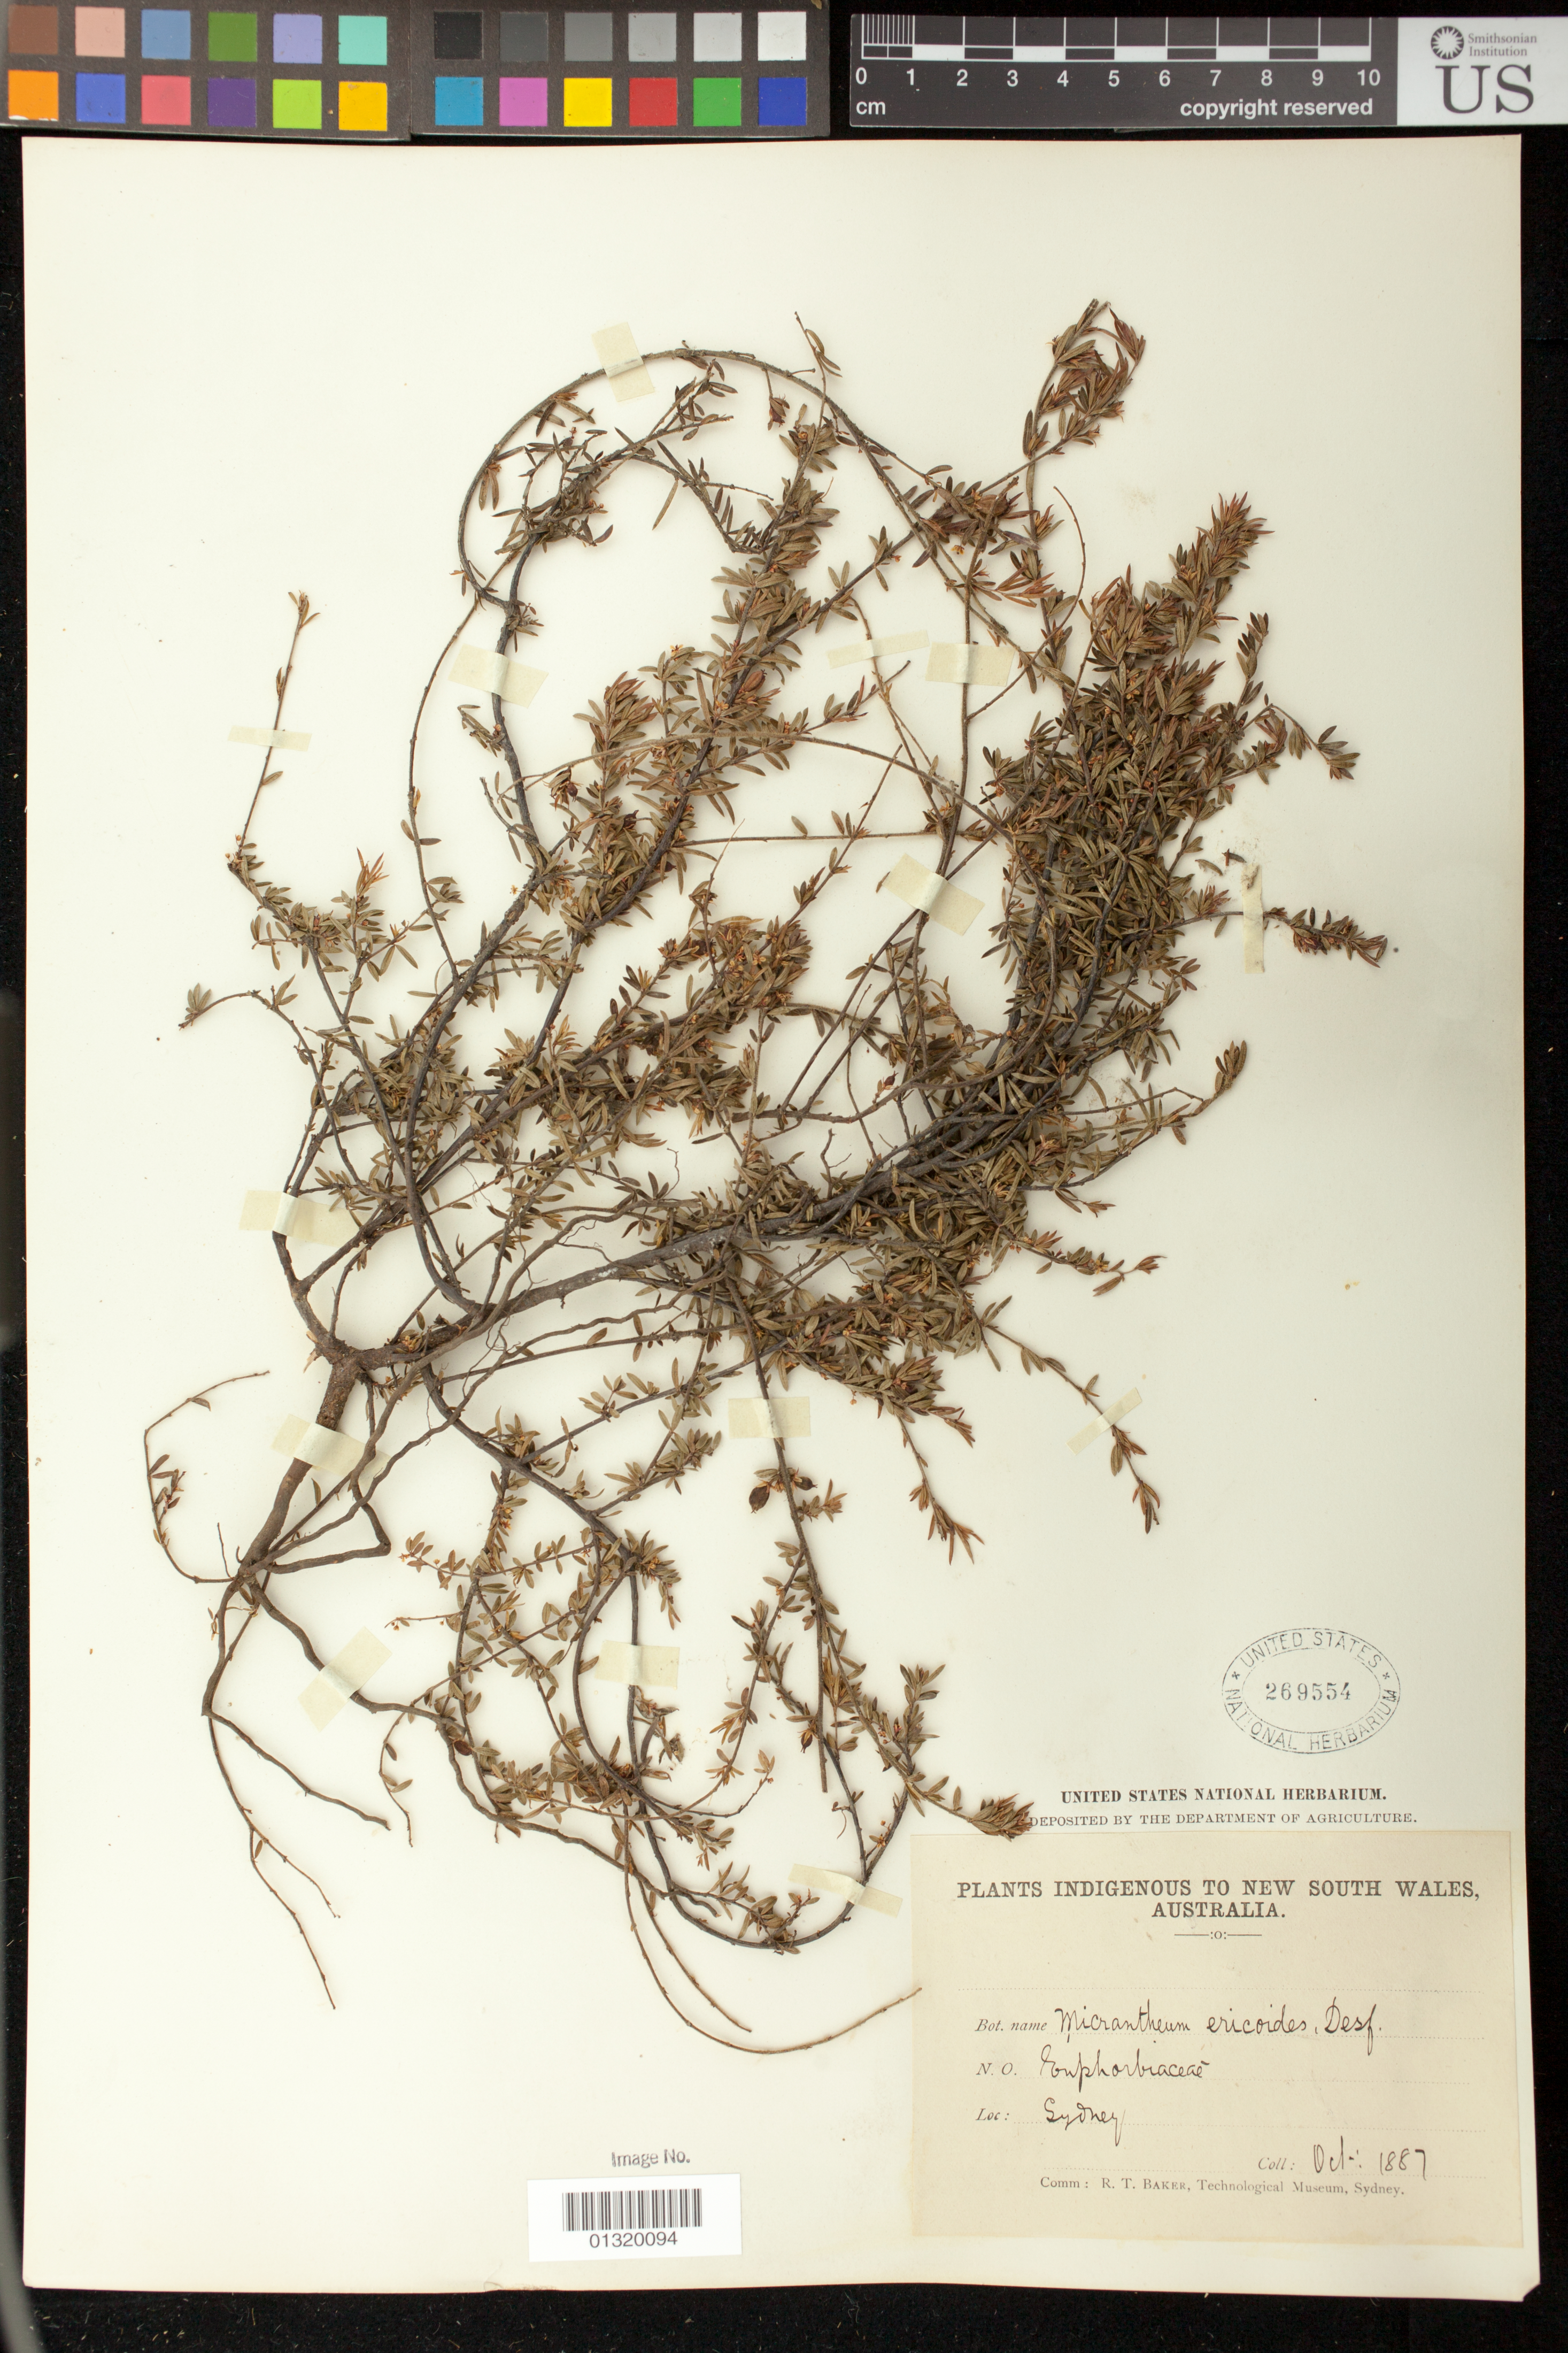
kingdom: Plantae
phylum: Tracheophyta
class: Magnoliopsida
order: Malpighiales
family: Picrodendraceae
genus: Micrantheum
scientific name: Micrantheum ericoides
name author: Desf.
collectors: R. T. Baker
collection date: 1887-10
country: Australia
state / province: New South Wales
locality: Sydney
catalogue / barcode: US 269554